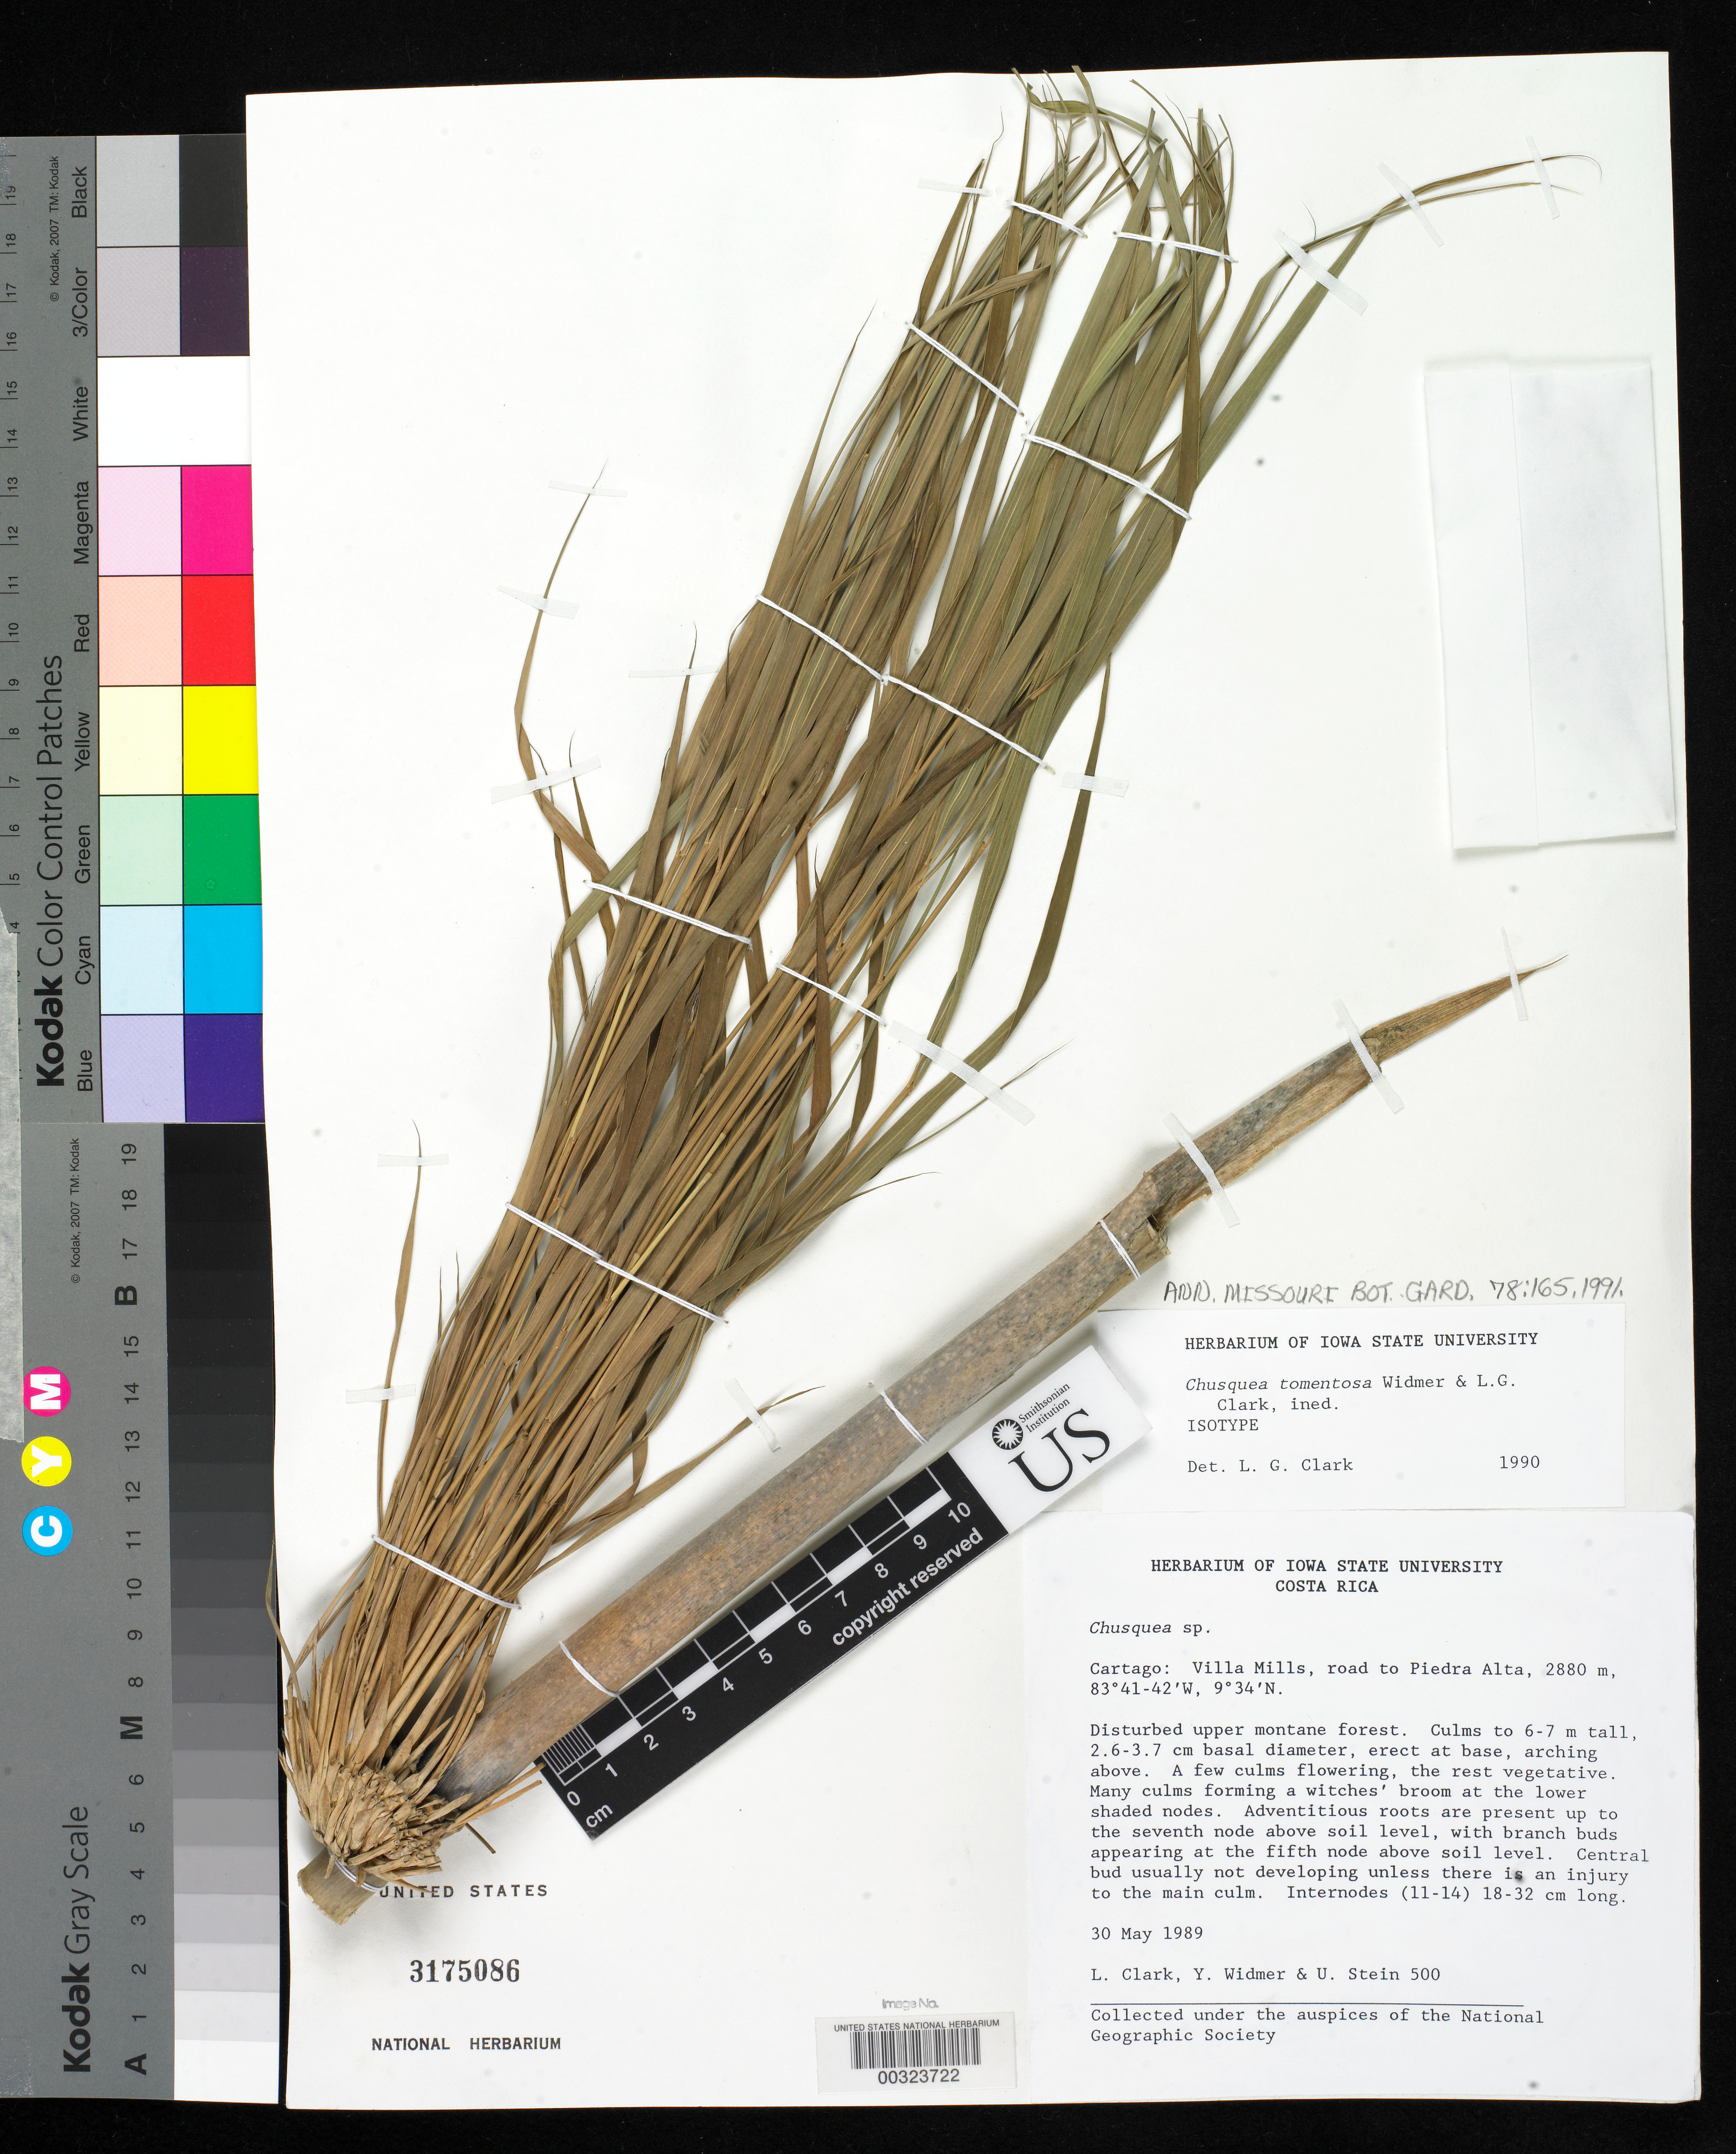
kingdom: Plantae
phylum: Tracheophyta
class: Liliopsida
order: Poales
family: Poaceae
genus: Chusquea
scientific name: Chusquea tomentosa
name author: Y. Widmer & L.G. Clark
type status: Isotype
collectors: L. G. Clark, Y. Widmer & U. Stein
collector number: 500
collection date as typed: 30 May 1989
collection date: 1989-05-30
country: Costa Rica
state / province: Cartago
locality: Villa Mills, road to Piedra Alta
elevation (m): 2880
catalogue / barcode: US 3175086